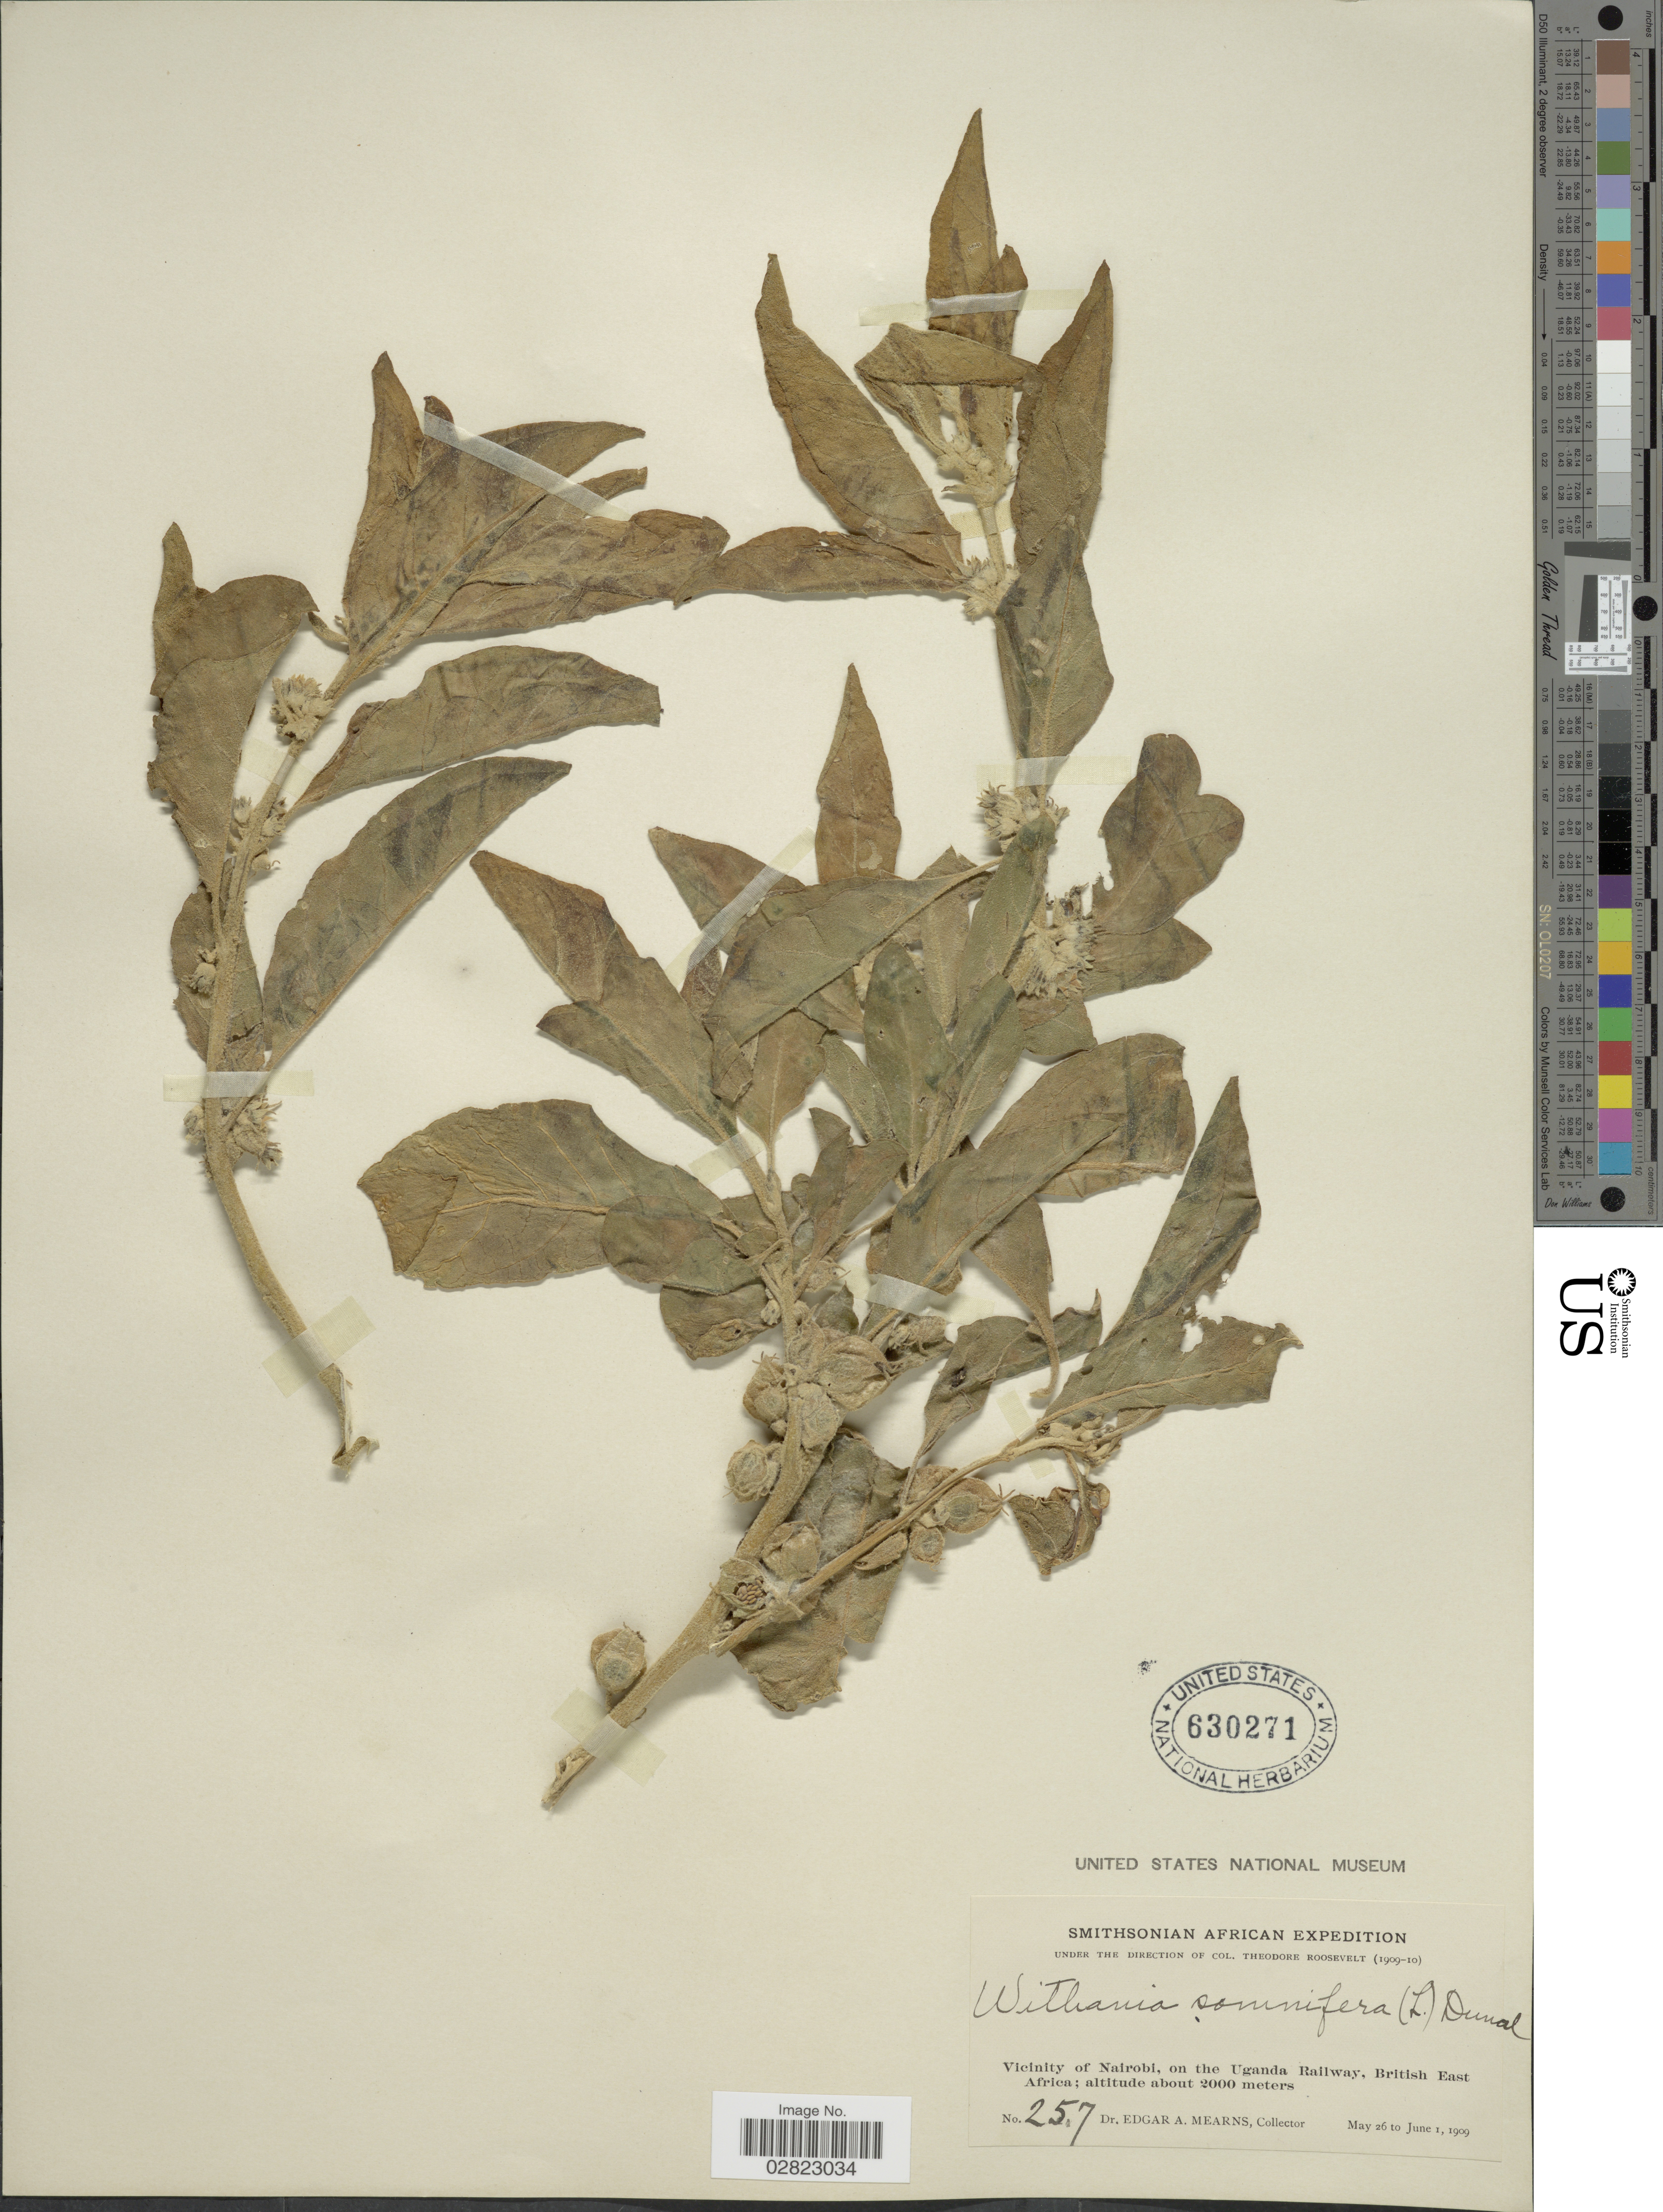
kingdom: Plantae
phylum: Tracheophyta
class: Magnoliopsida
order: Solanales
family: Solanaceae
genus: Withania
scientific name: Withania somnifera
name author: (L.) Dunal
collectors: E. A. Mearns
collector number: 257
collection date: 1909-05-26/1909-06-01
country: Kenya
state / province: Nairobi Area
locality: Vicinity of Nairobi, on the Uganda Railway, British East Africa.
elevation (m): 2000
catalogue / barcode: US 630271